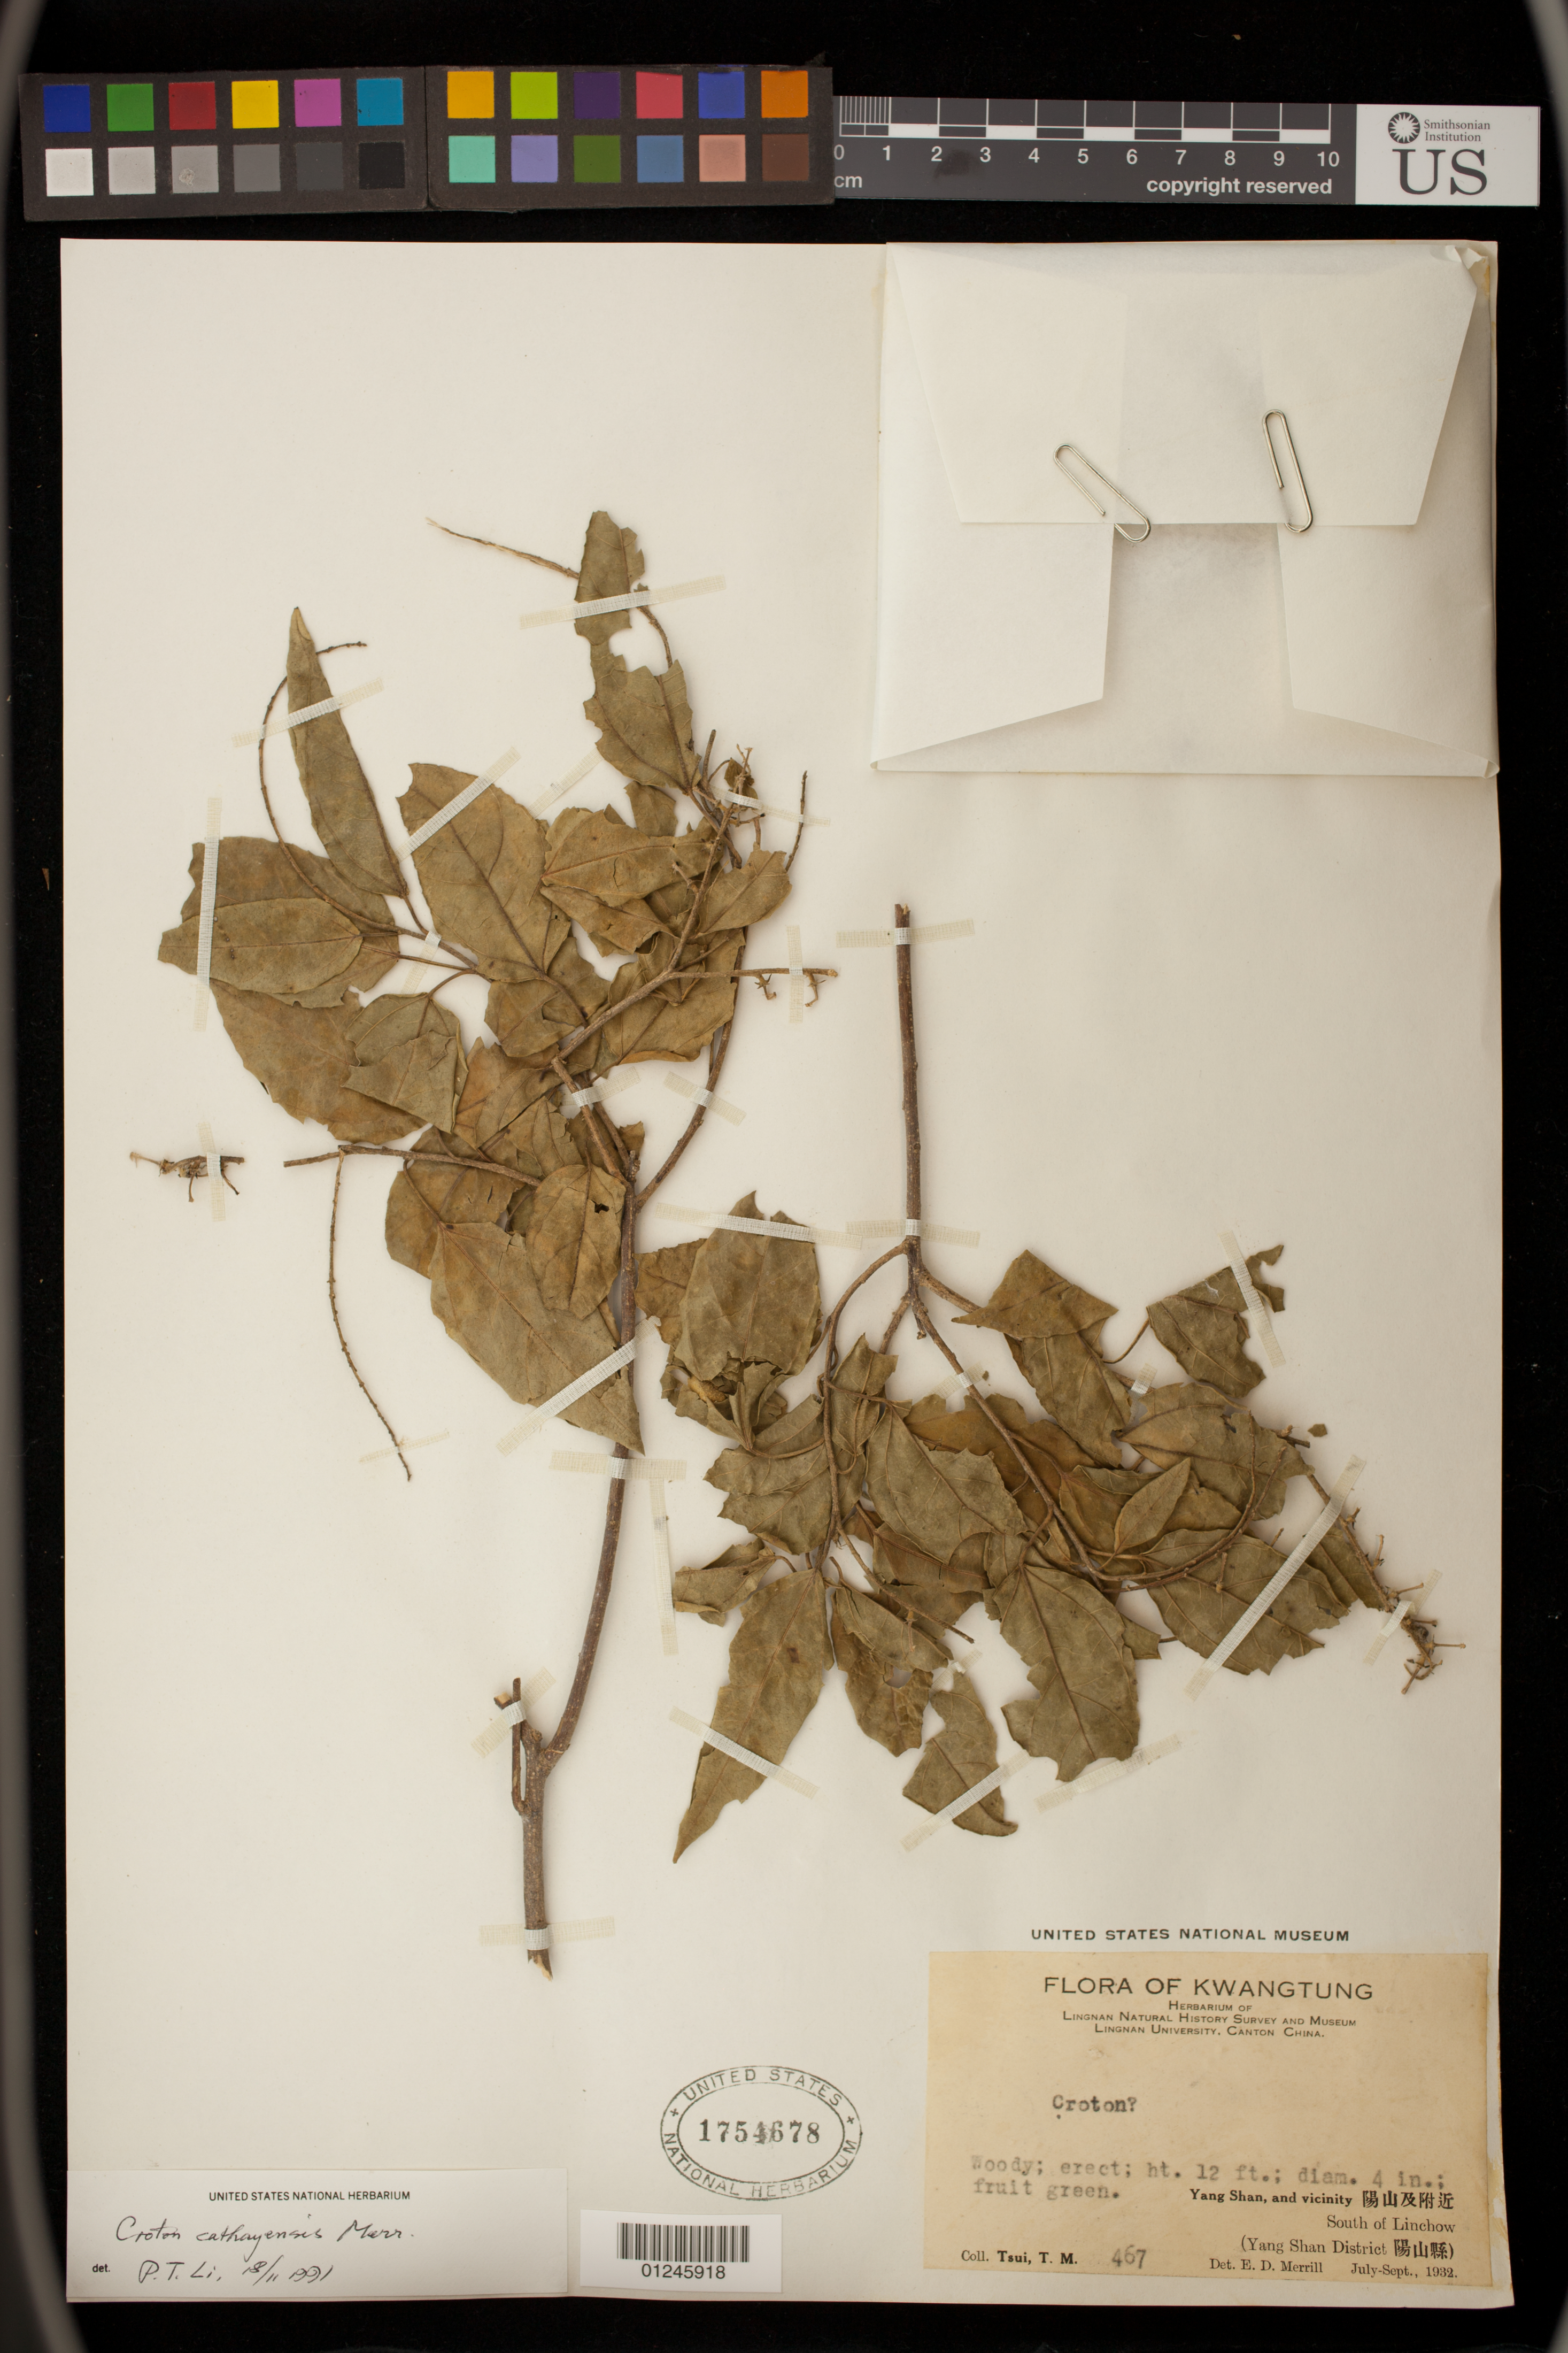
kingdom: Plantae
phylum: Tracheophyta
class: Magnoliopsida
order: Malpighiales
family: Euphorbiaceae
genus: Croton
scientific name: Croton cathayensis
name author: Müll. Arg.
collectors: T. Tsui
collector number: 467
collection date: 1932-07/1932-09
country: China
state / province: Guangdong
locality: Yang Shan, and vicinity South of Linchow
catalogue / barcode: US 1754678